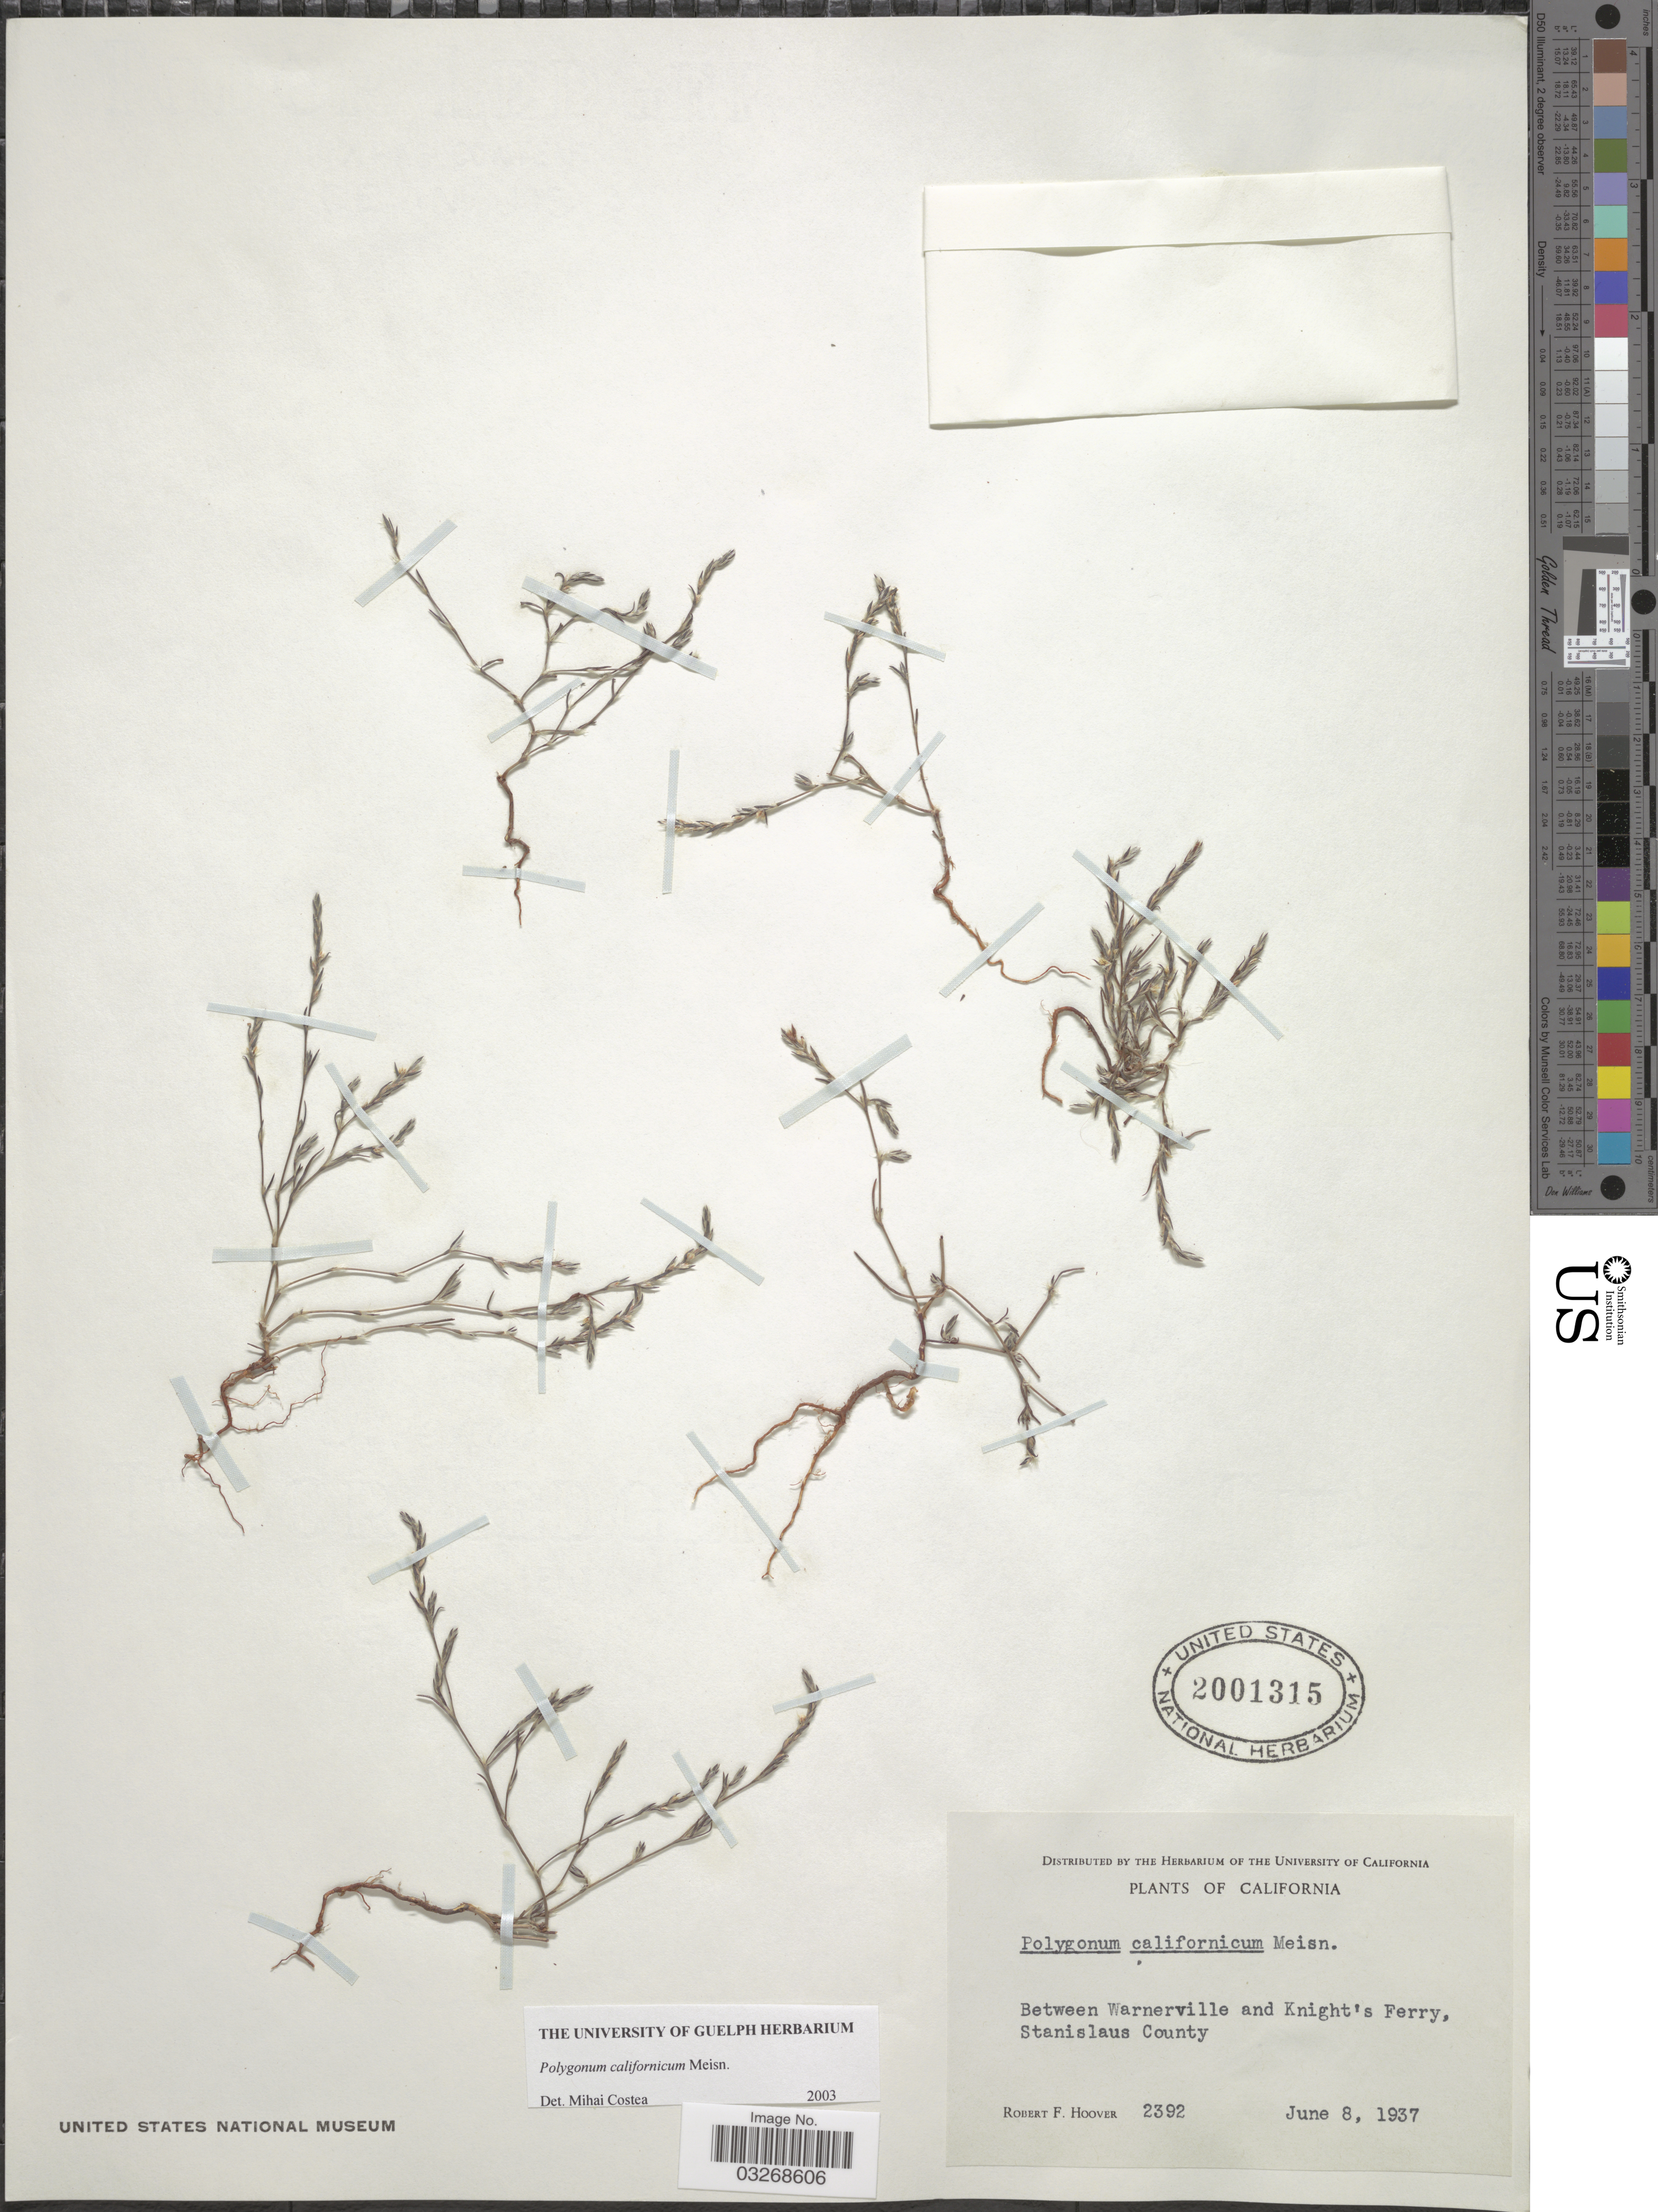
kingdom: Plantae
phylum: Tracheophyta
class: Magnoliopsida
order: Caryophyllales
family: Polygonaceae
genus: Polygonum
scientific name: Polygonum californicum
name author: Meisn.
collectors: R. F. Hoover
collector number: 2392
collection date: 1937-06-08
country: United States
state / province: California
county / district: Stanislaus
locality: Between Warnerville and Knight's Ferry, Stanislaus County.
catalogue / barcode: US 2001315